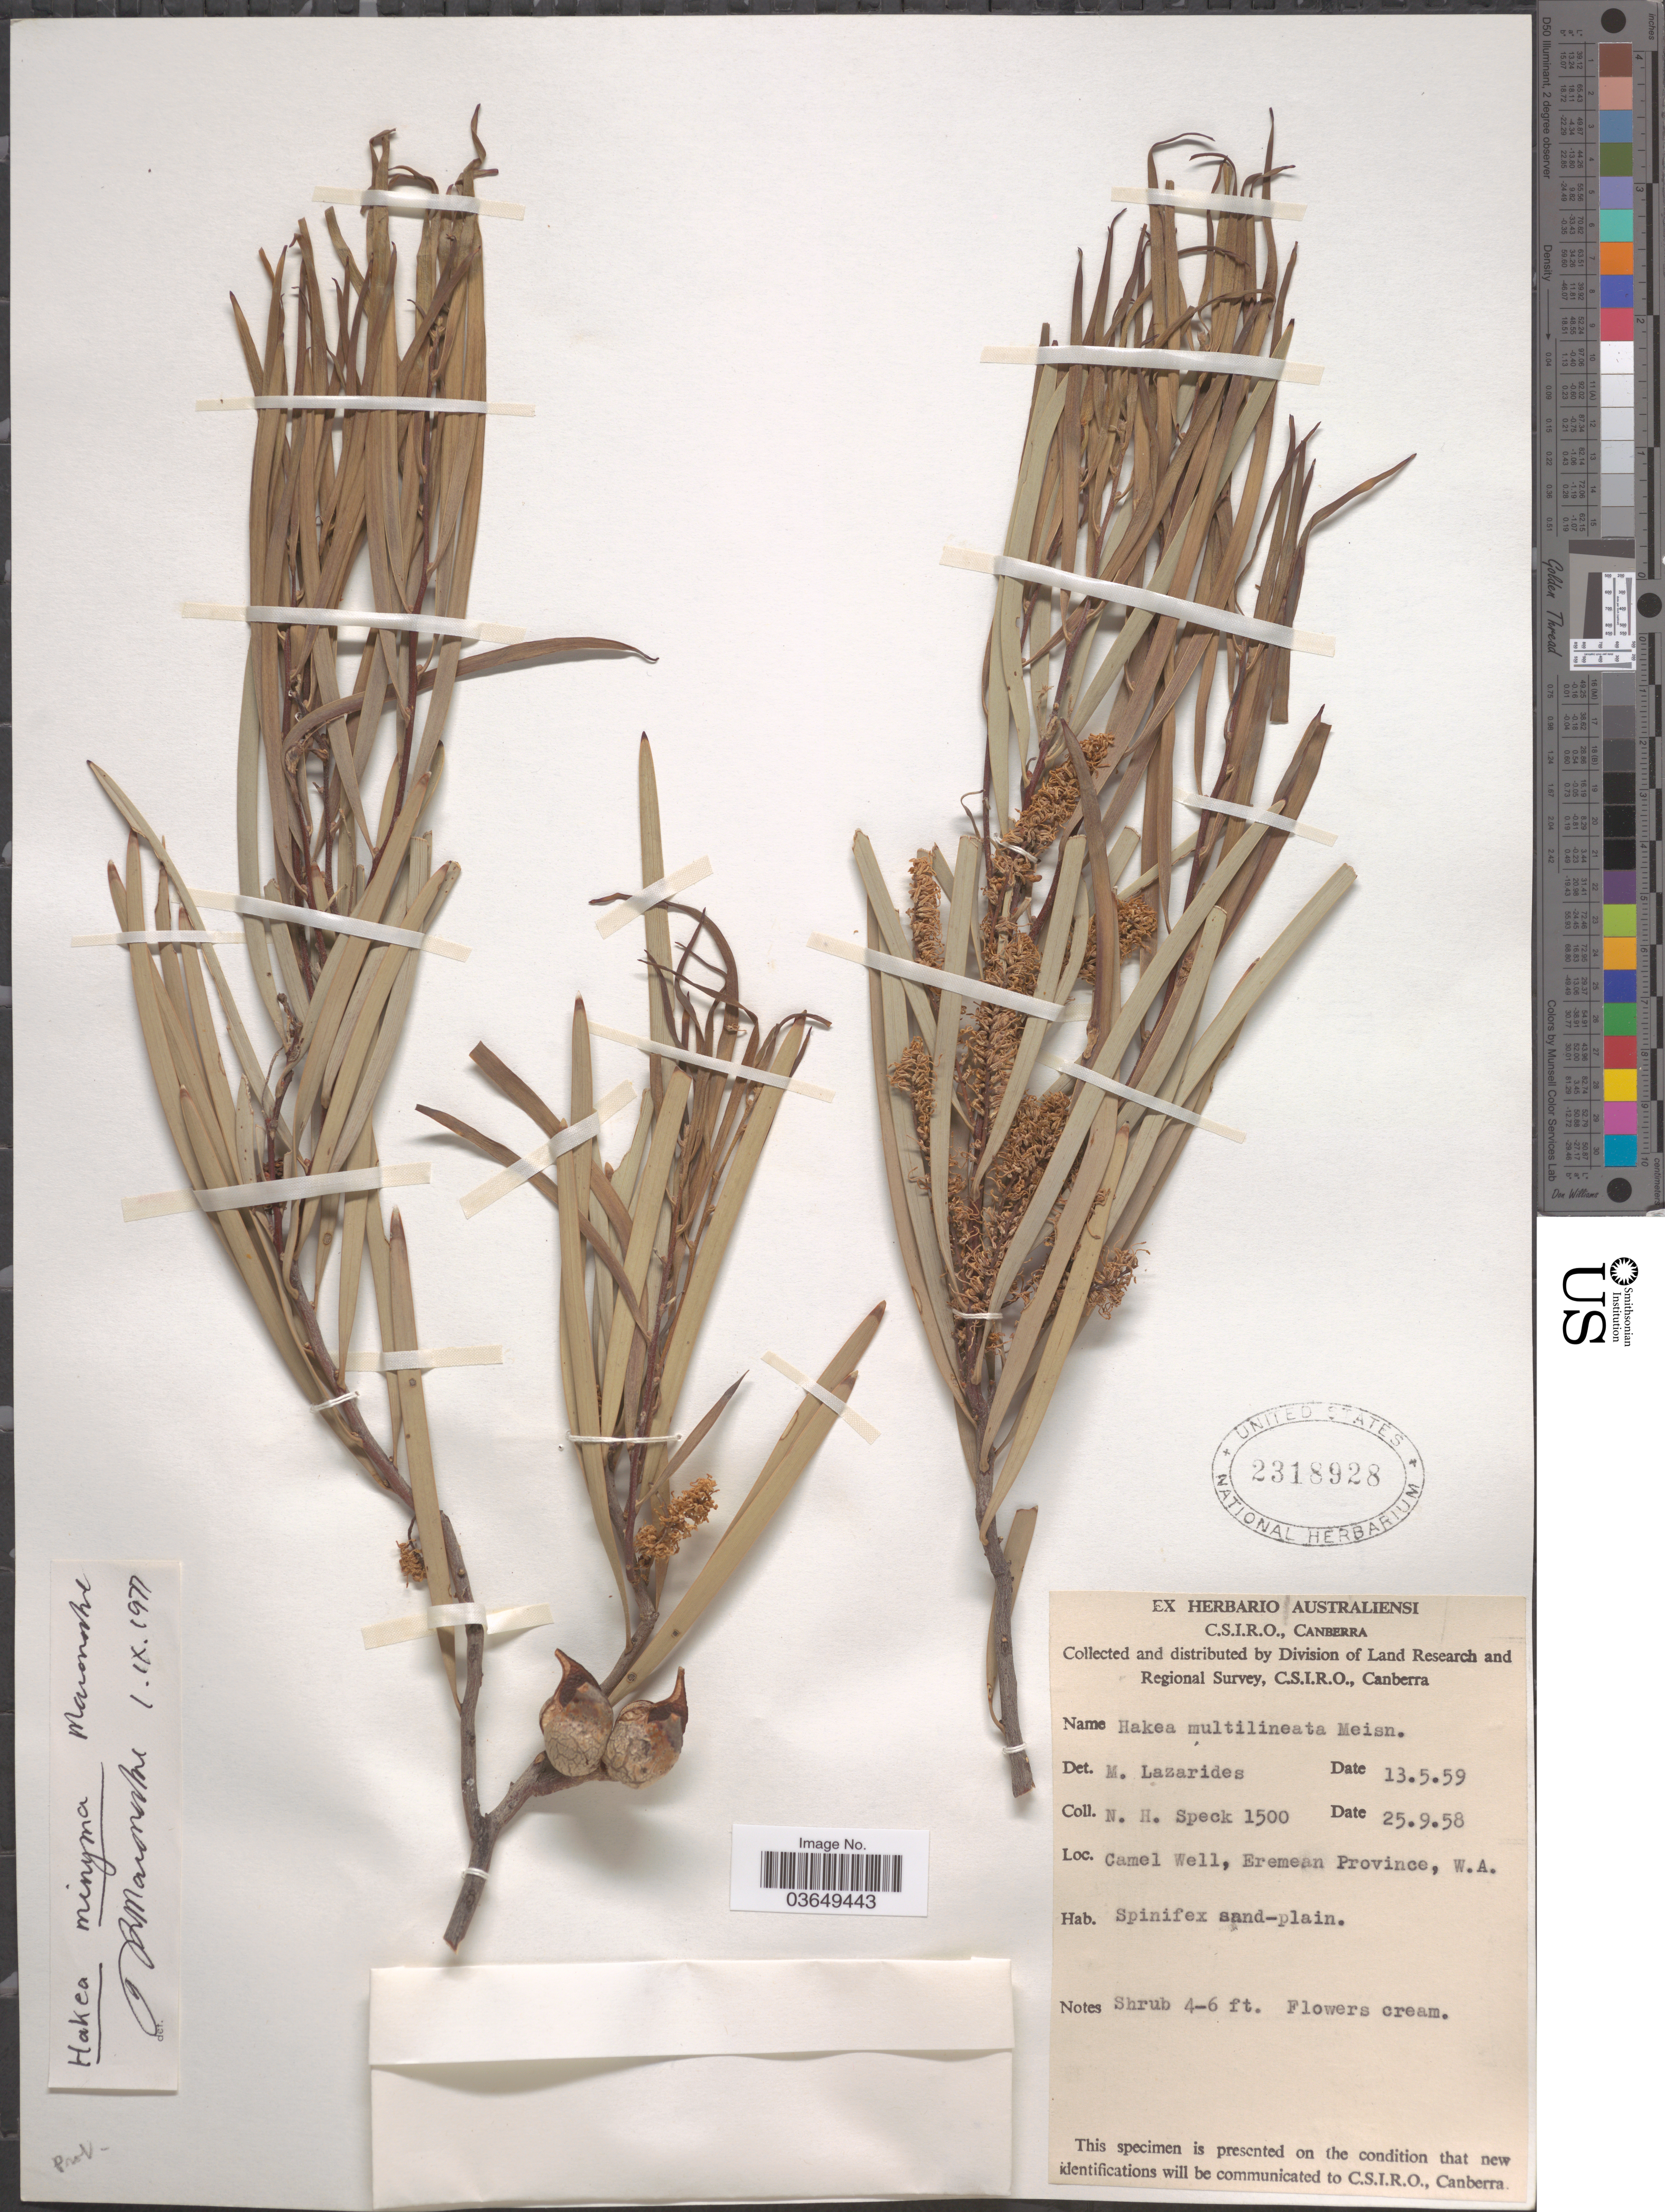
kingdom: Plantae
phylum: Tracheophyta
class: Magnoliopsida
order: Proteales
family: Proteaceae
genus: Hakea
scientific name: Hakea minyma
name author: Maconochie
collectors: N. Speck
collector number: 1500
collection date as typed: Transcribed d/m/y: 25/9/58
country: Australia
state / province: Western Australia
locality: Camel Well, Eremean Province.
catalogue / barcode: US 2318928